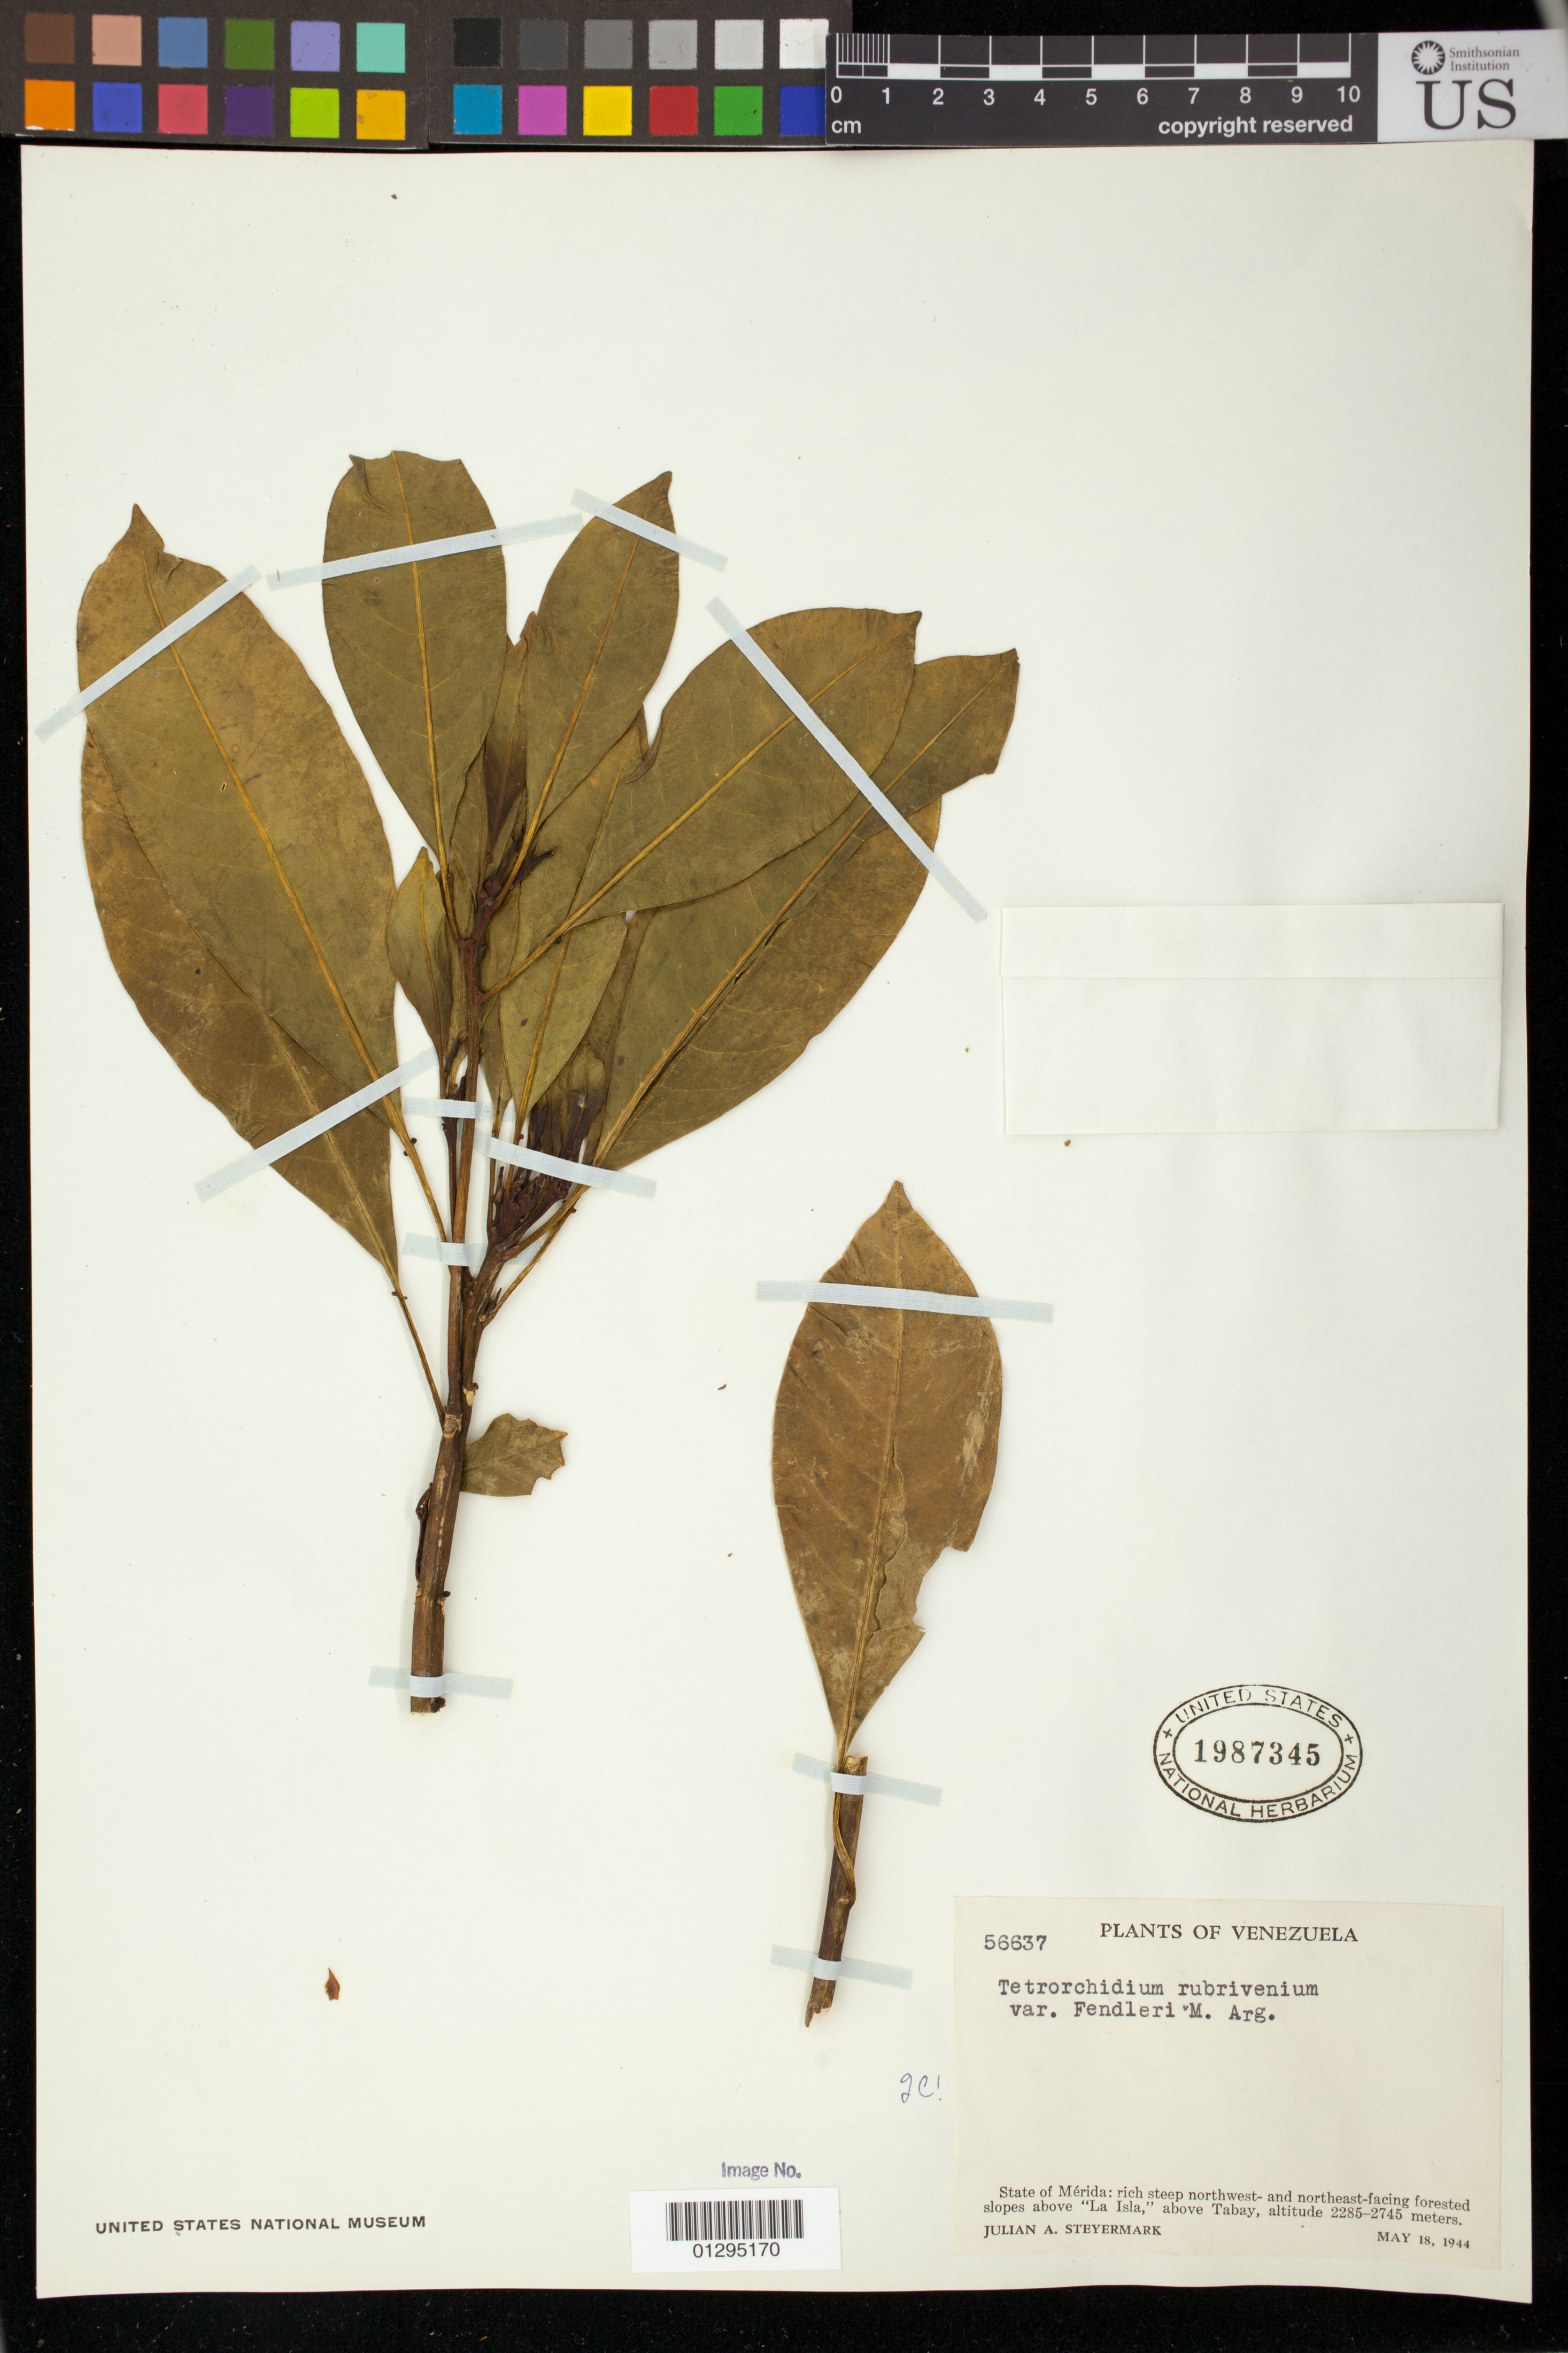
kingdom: Plantae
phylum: Tracheophyta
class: Magnoliopsida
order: Malpighiales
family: Euphorbiaceae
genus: Tetrorchidium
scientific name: Tetrorchidium rubrivenium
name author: Poepp.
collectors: J. Steyermark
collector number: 56637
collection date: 1944-05-18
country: Venezuela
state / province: Mérida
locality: Rich steep northwest-facing forested slopes above "La Isla", above Tabay.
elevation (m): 2285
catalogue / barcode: US 1987345